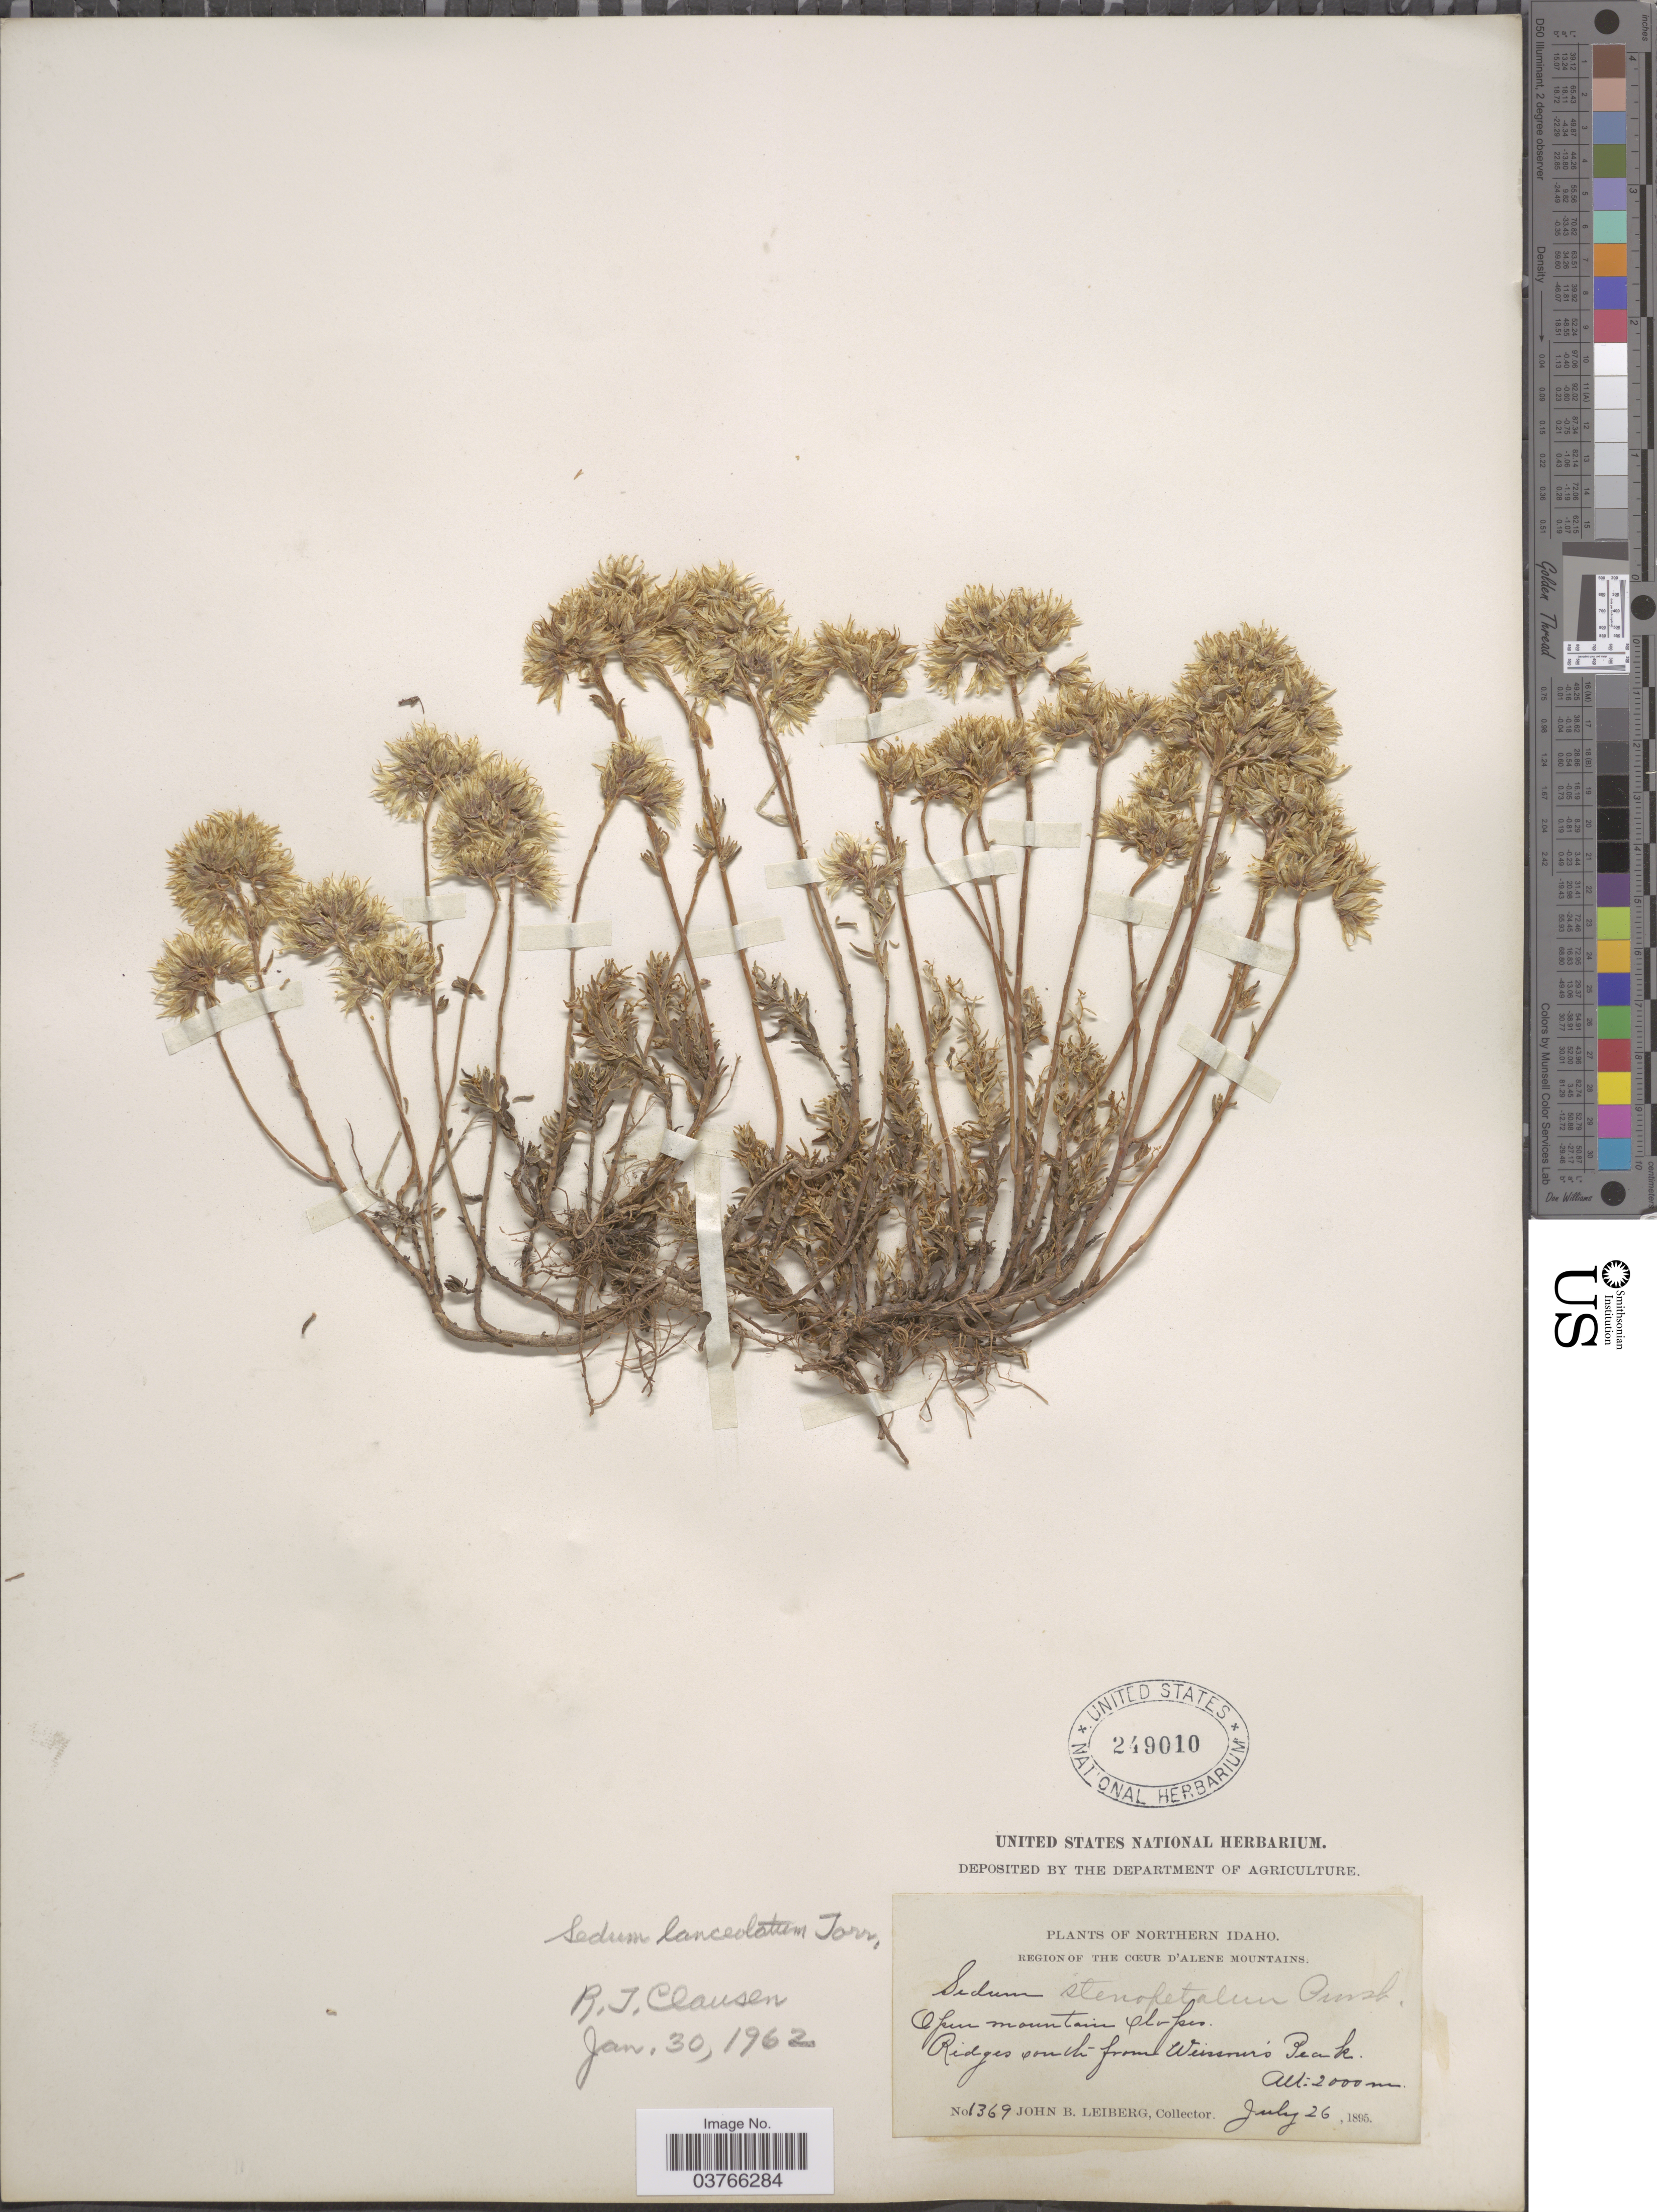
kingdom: Plantae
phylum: Tracheophyta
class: Magnoliopsida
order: Saxifragales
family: Crassulaceae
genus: Sedum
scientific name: Sedum lanceolatum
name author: Torr.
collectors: J. B. Leiberg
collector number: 1369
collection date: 1895-07-26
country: United States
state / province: Idaho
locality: Northern Idaho. Region of the Cœur d'Alene Mountains. Open mountain slopes, Ridges south from Weissner's Peak.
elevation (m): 2000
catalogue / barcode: US 249010